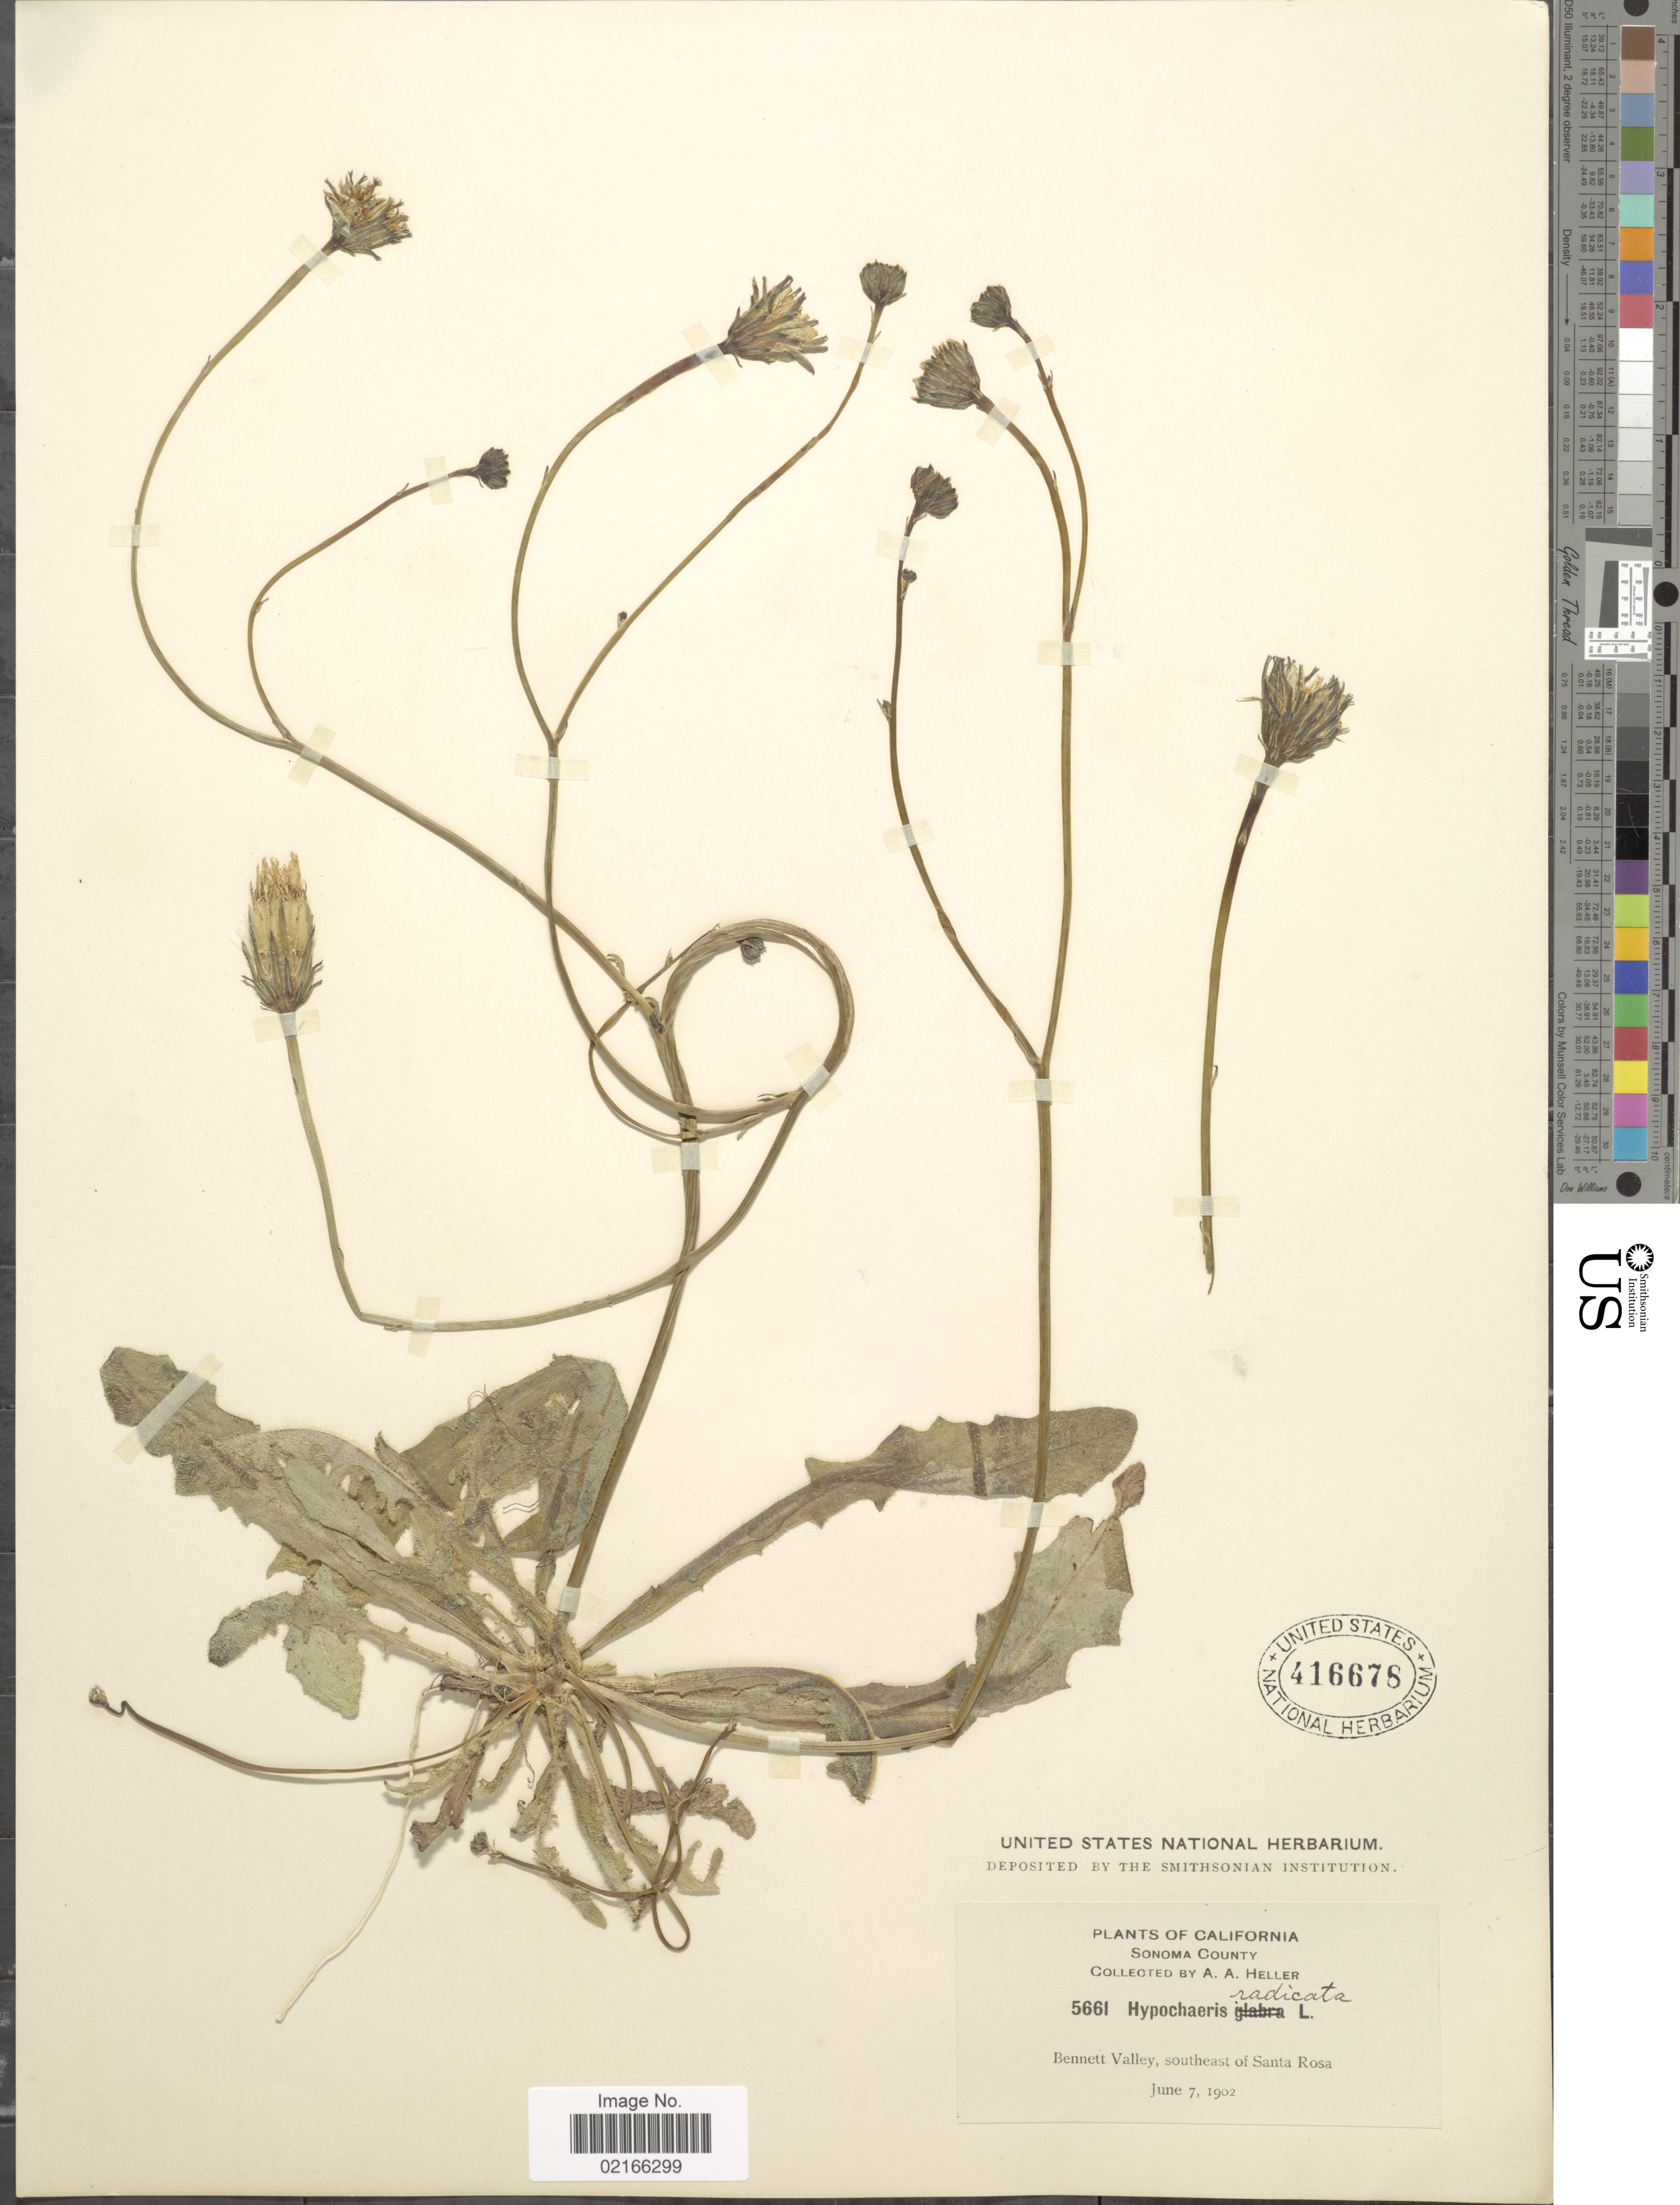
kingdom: Plantae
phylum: Tracheophyta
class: Magnoliopsida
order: Asterales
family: Asteraceae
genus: Hypochaeris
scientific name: Hypochaeris radicata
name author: L.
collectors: A. A. Heller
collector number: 5661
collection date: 1902-06-07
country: United States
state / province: California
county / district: Sonoma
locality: Sonoma County. Bennett Valley, southeast of Santa Rosa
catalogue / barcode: US 416678